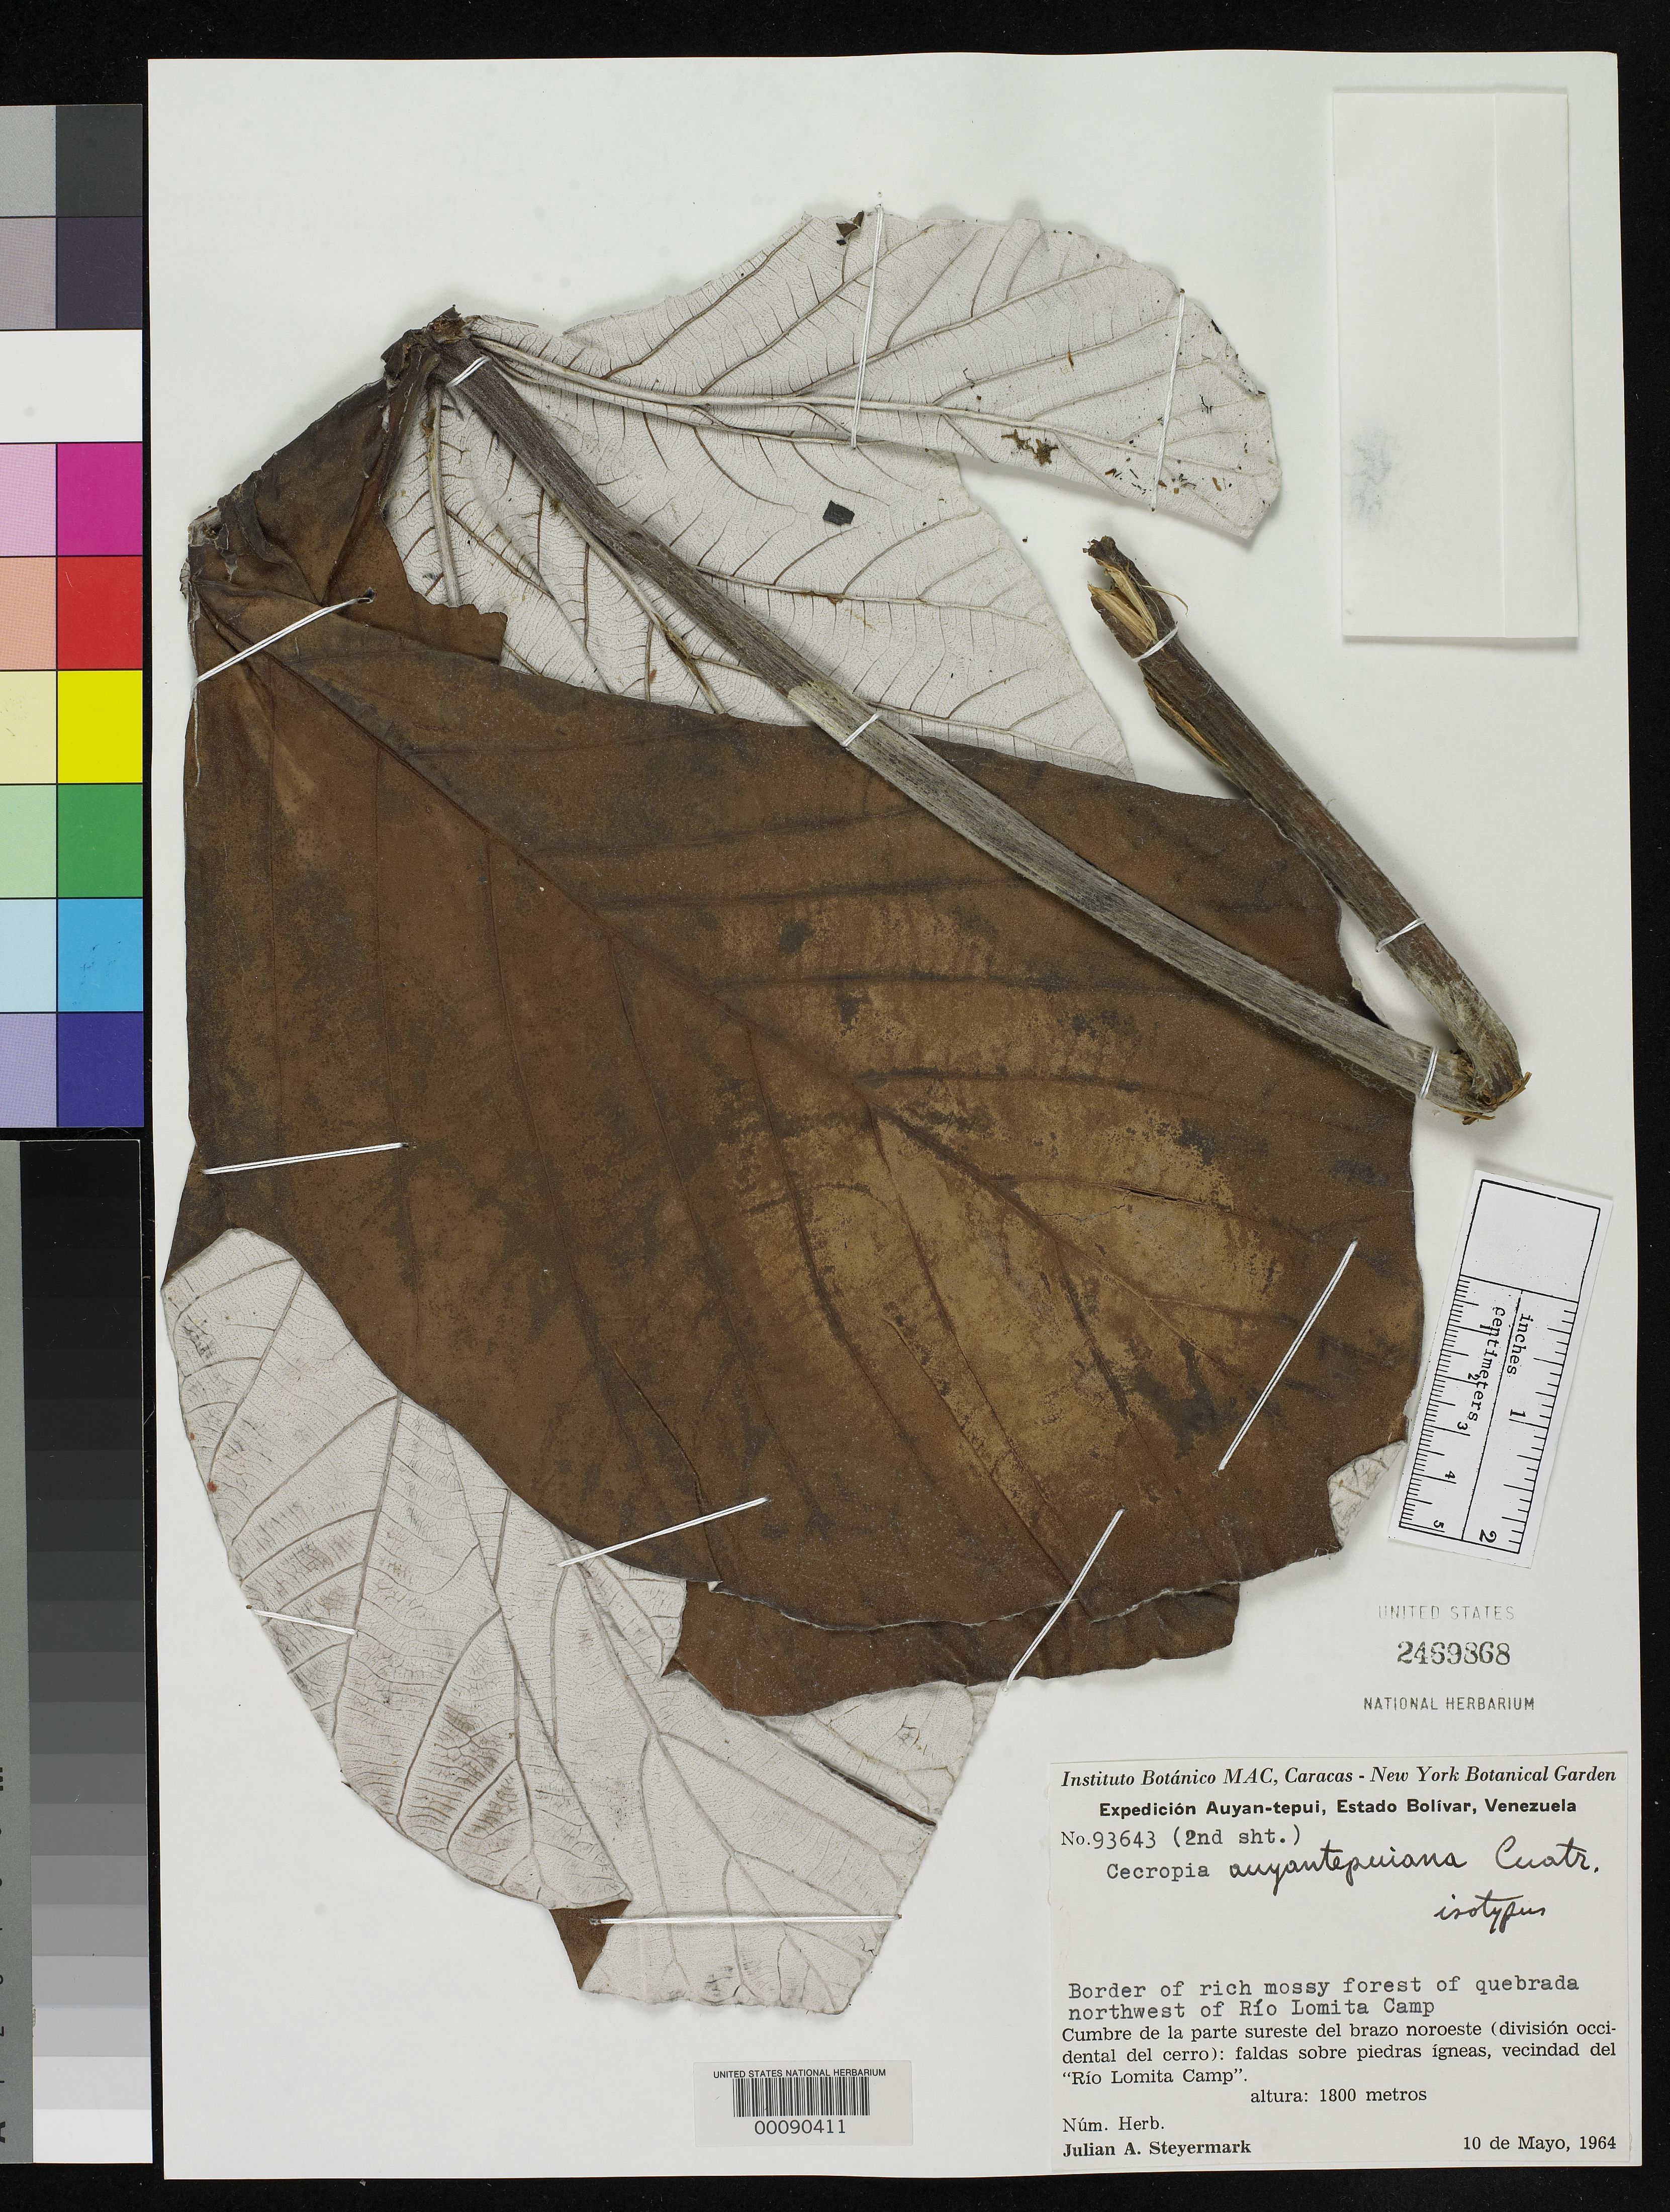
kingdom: Plantae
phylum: Tracheophyta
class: Magnoliopsida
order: Rosales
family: Urticaceae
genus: Cecropia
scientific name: Cecropia auyantepuiana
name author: Cuatrec.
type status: Isotype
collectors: J. Steyermark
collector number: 93643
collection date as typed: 10 May 1964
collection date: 1964-05-10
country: Venezuela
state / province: Bolivar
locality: Auyan-Tepui.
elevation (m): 1800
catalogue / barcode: US 2469868